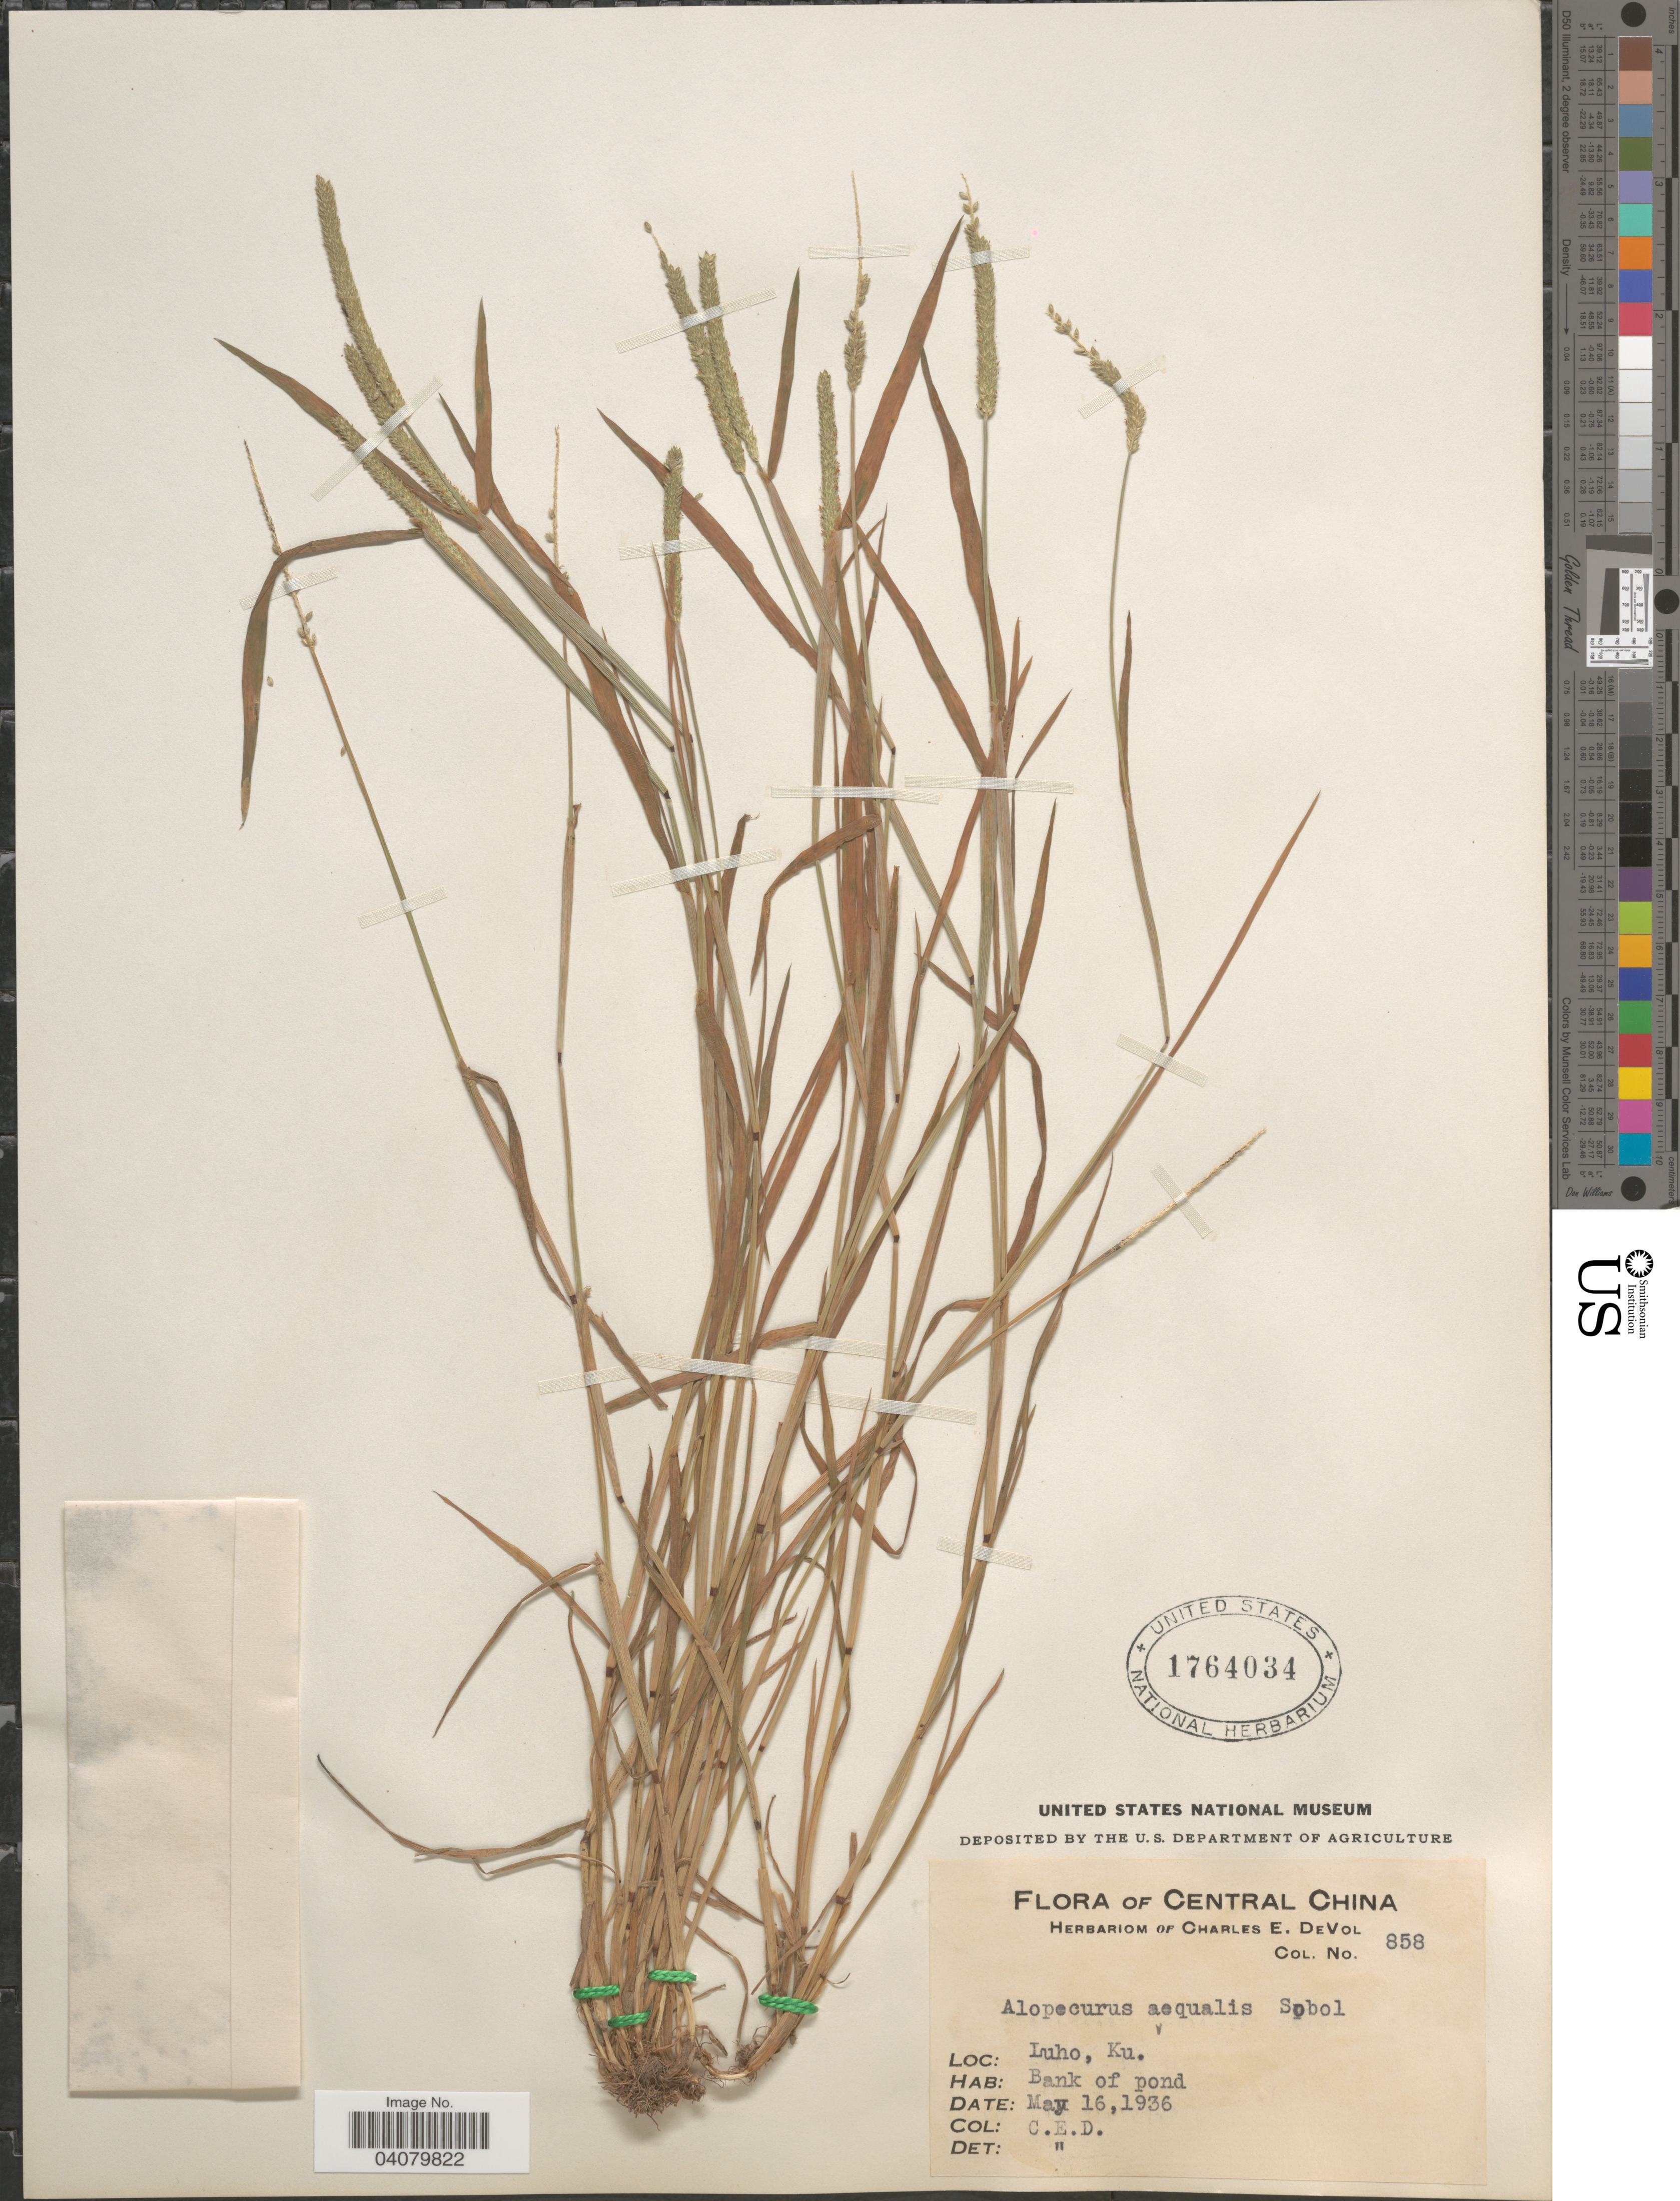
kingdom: Plantae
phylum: Tracheophyta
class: Liliopsida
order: Poales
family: Poaceae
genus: Alopecurus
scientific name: Alopecurus aequalis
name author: Sobol.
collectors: C. E. De Vol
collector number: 858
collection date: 1936-05-16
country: China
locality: Central China. Luho, Ku. Bank of pond.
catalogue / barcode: US 1764034